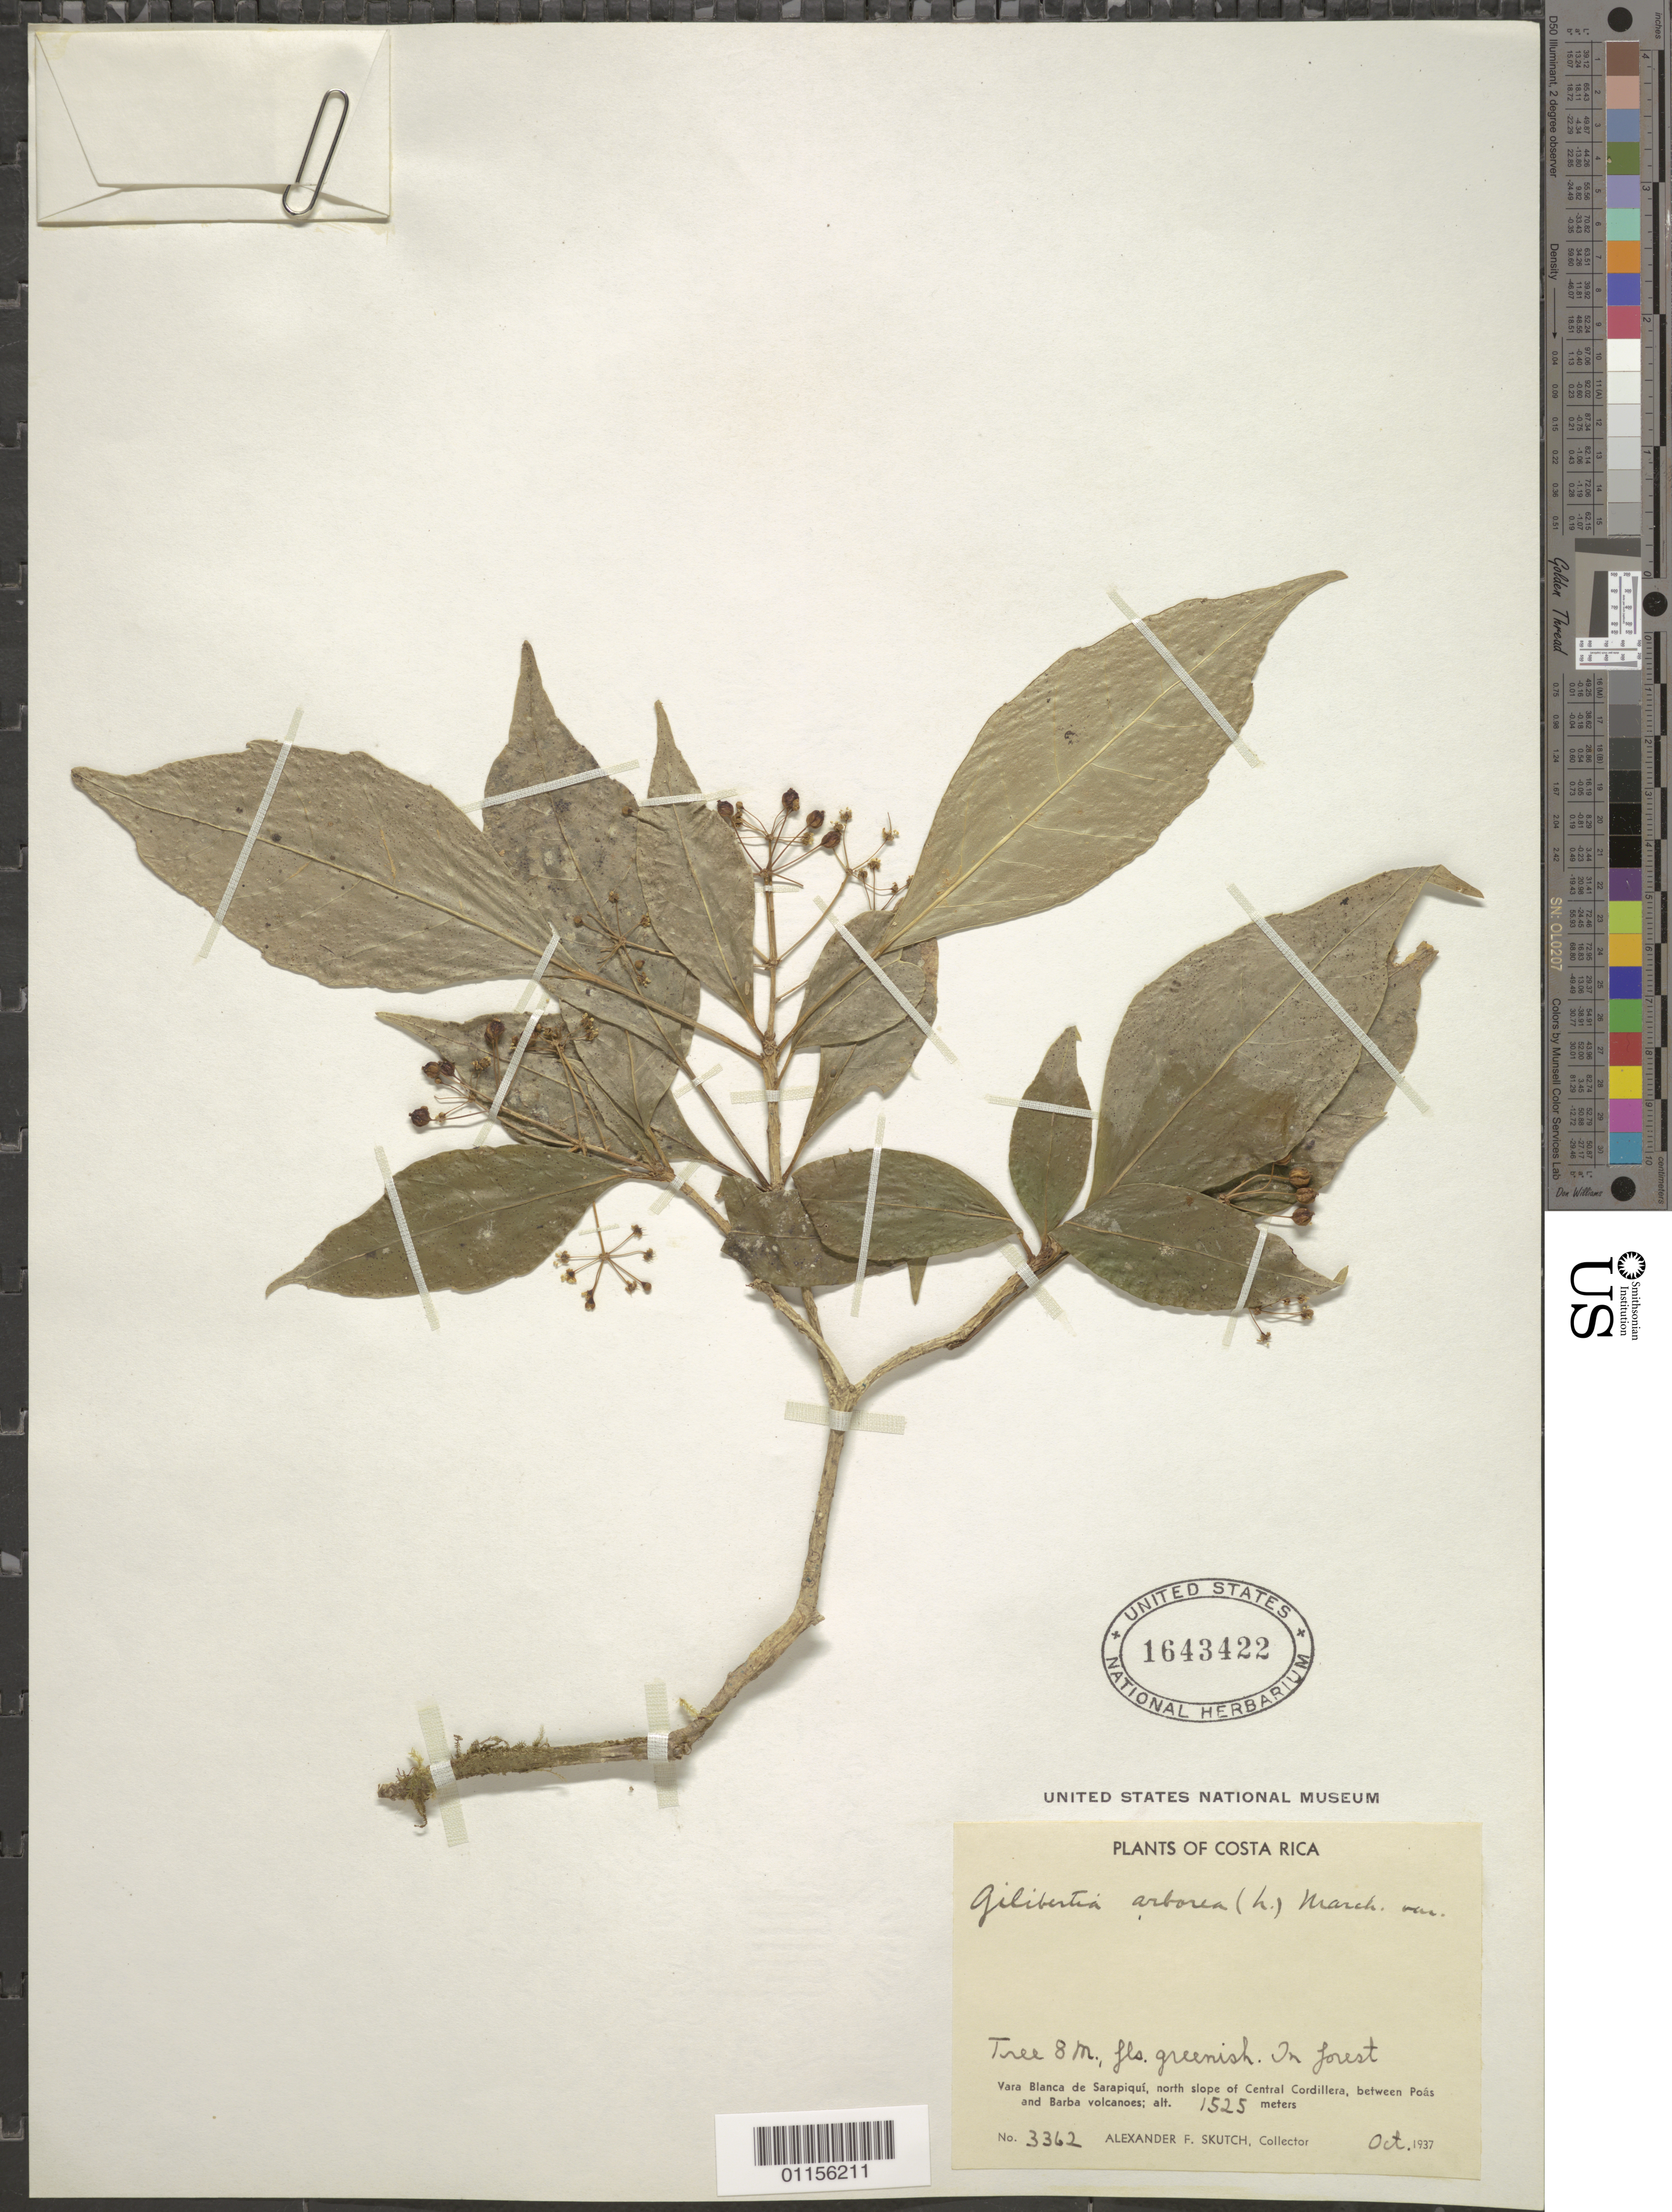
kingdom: Plantae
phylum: Tracheophyta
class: Magnoliopsida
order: Apiales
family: Araliaceae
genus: Dendropanax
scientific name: Dendropanax arboreus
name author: (L.) Decne. & Planch.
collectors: A. F. Skutch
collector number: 3362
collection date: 1937-10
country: Costa Rica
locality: Vara Blanca de Sarapiqui, N slope of Central Cordillera, between Poas and Barba volcanoes.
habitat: Tree, in forest.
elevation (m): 1525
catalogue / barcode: US 1643422